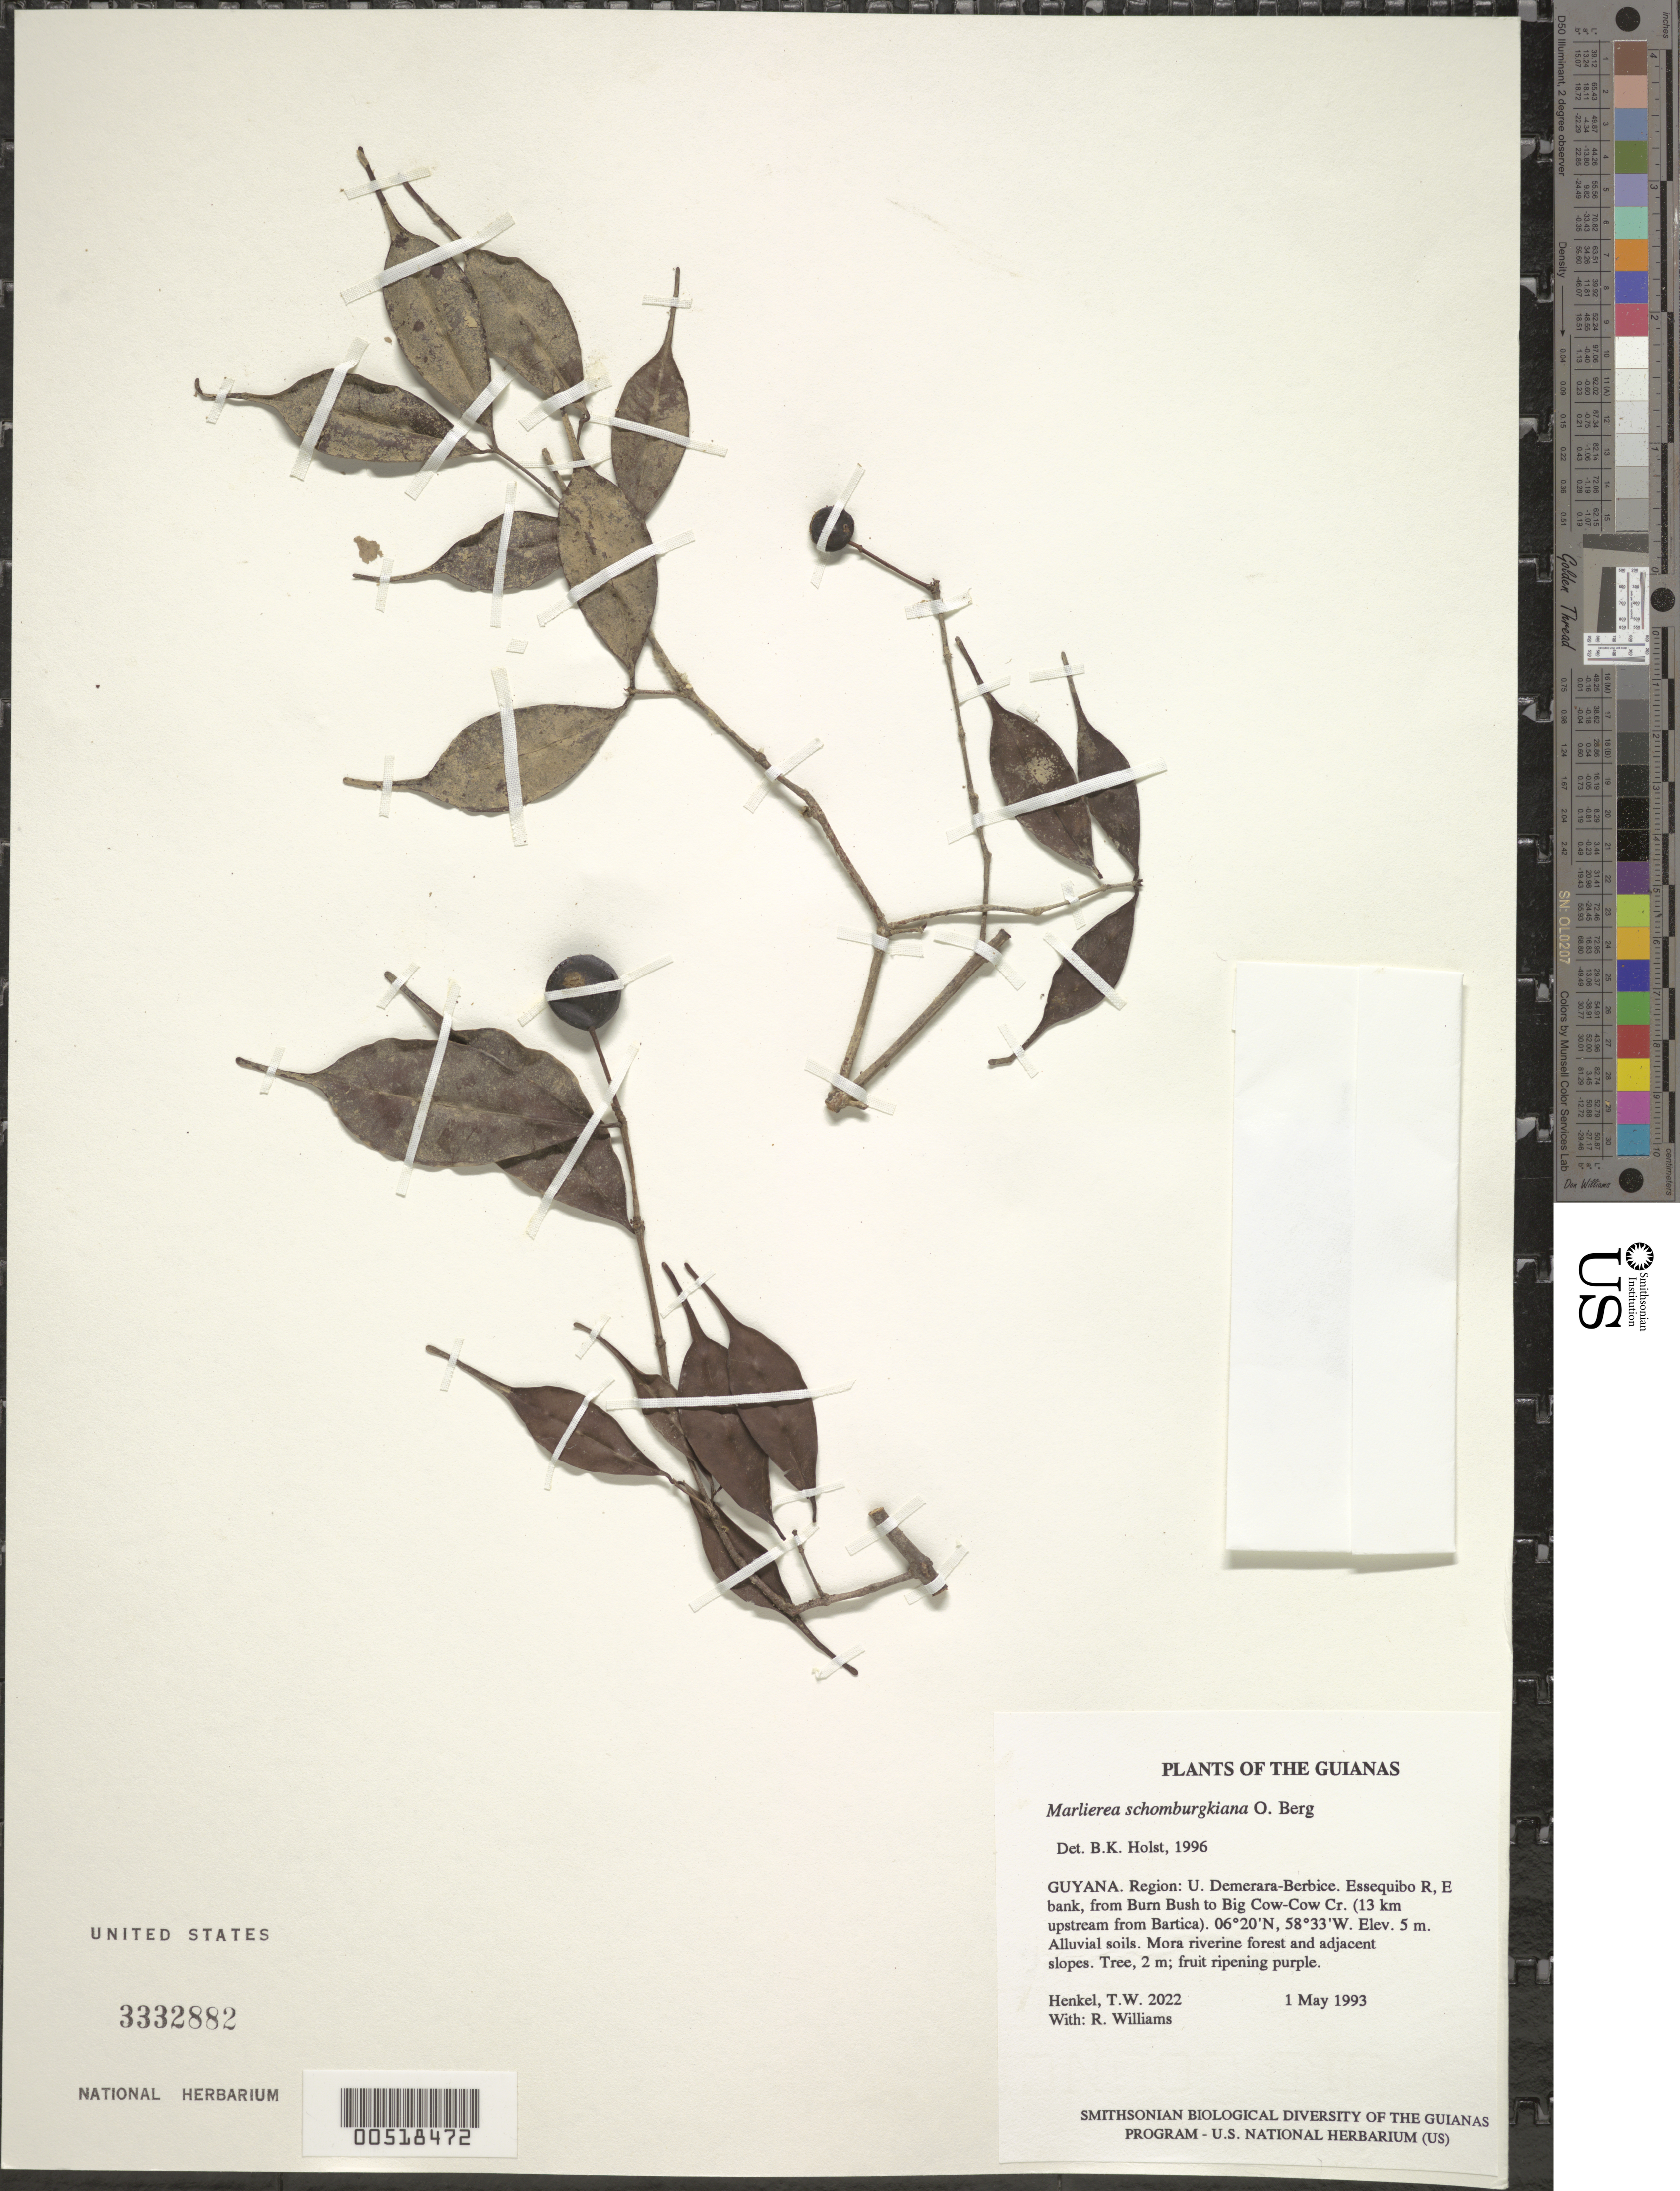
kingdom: Plantae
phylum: Tracheophyta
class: Magnoliopsida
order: Myrtales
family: Myrtaceae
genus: Myrcia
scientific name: Myrcia neoschomburgkiana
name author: E. Lucas & C.E. Wilson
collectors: T. Henkel & R. Williams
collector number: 2022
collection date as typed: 1 May 1993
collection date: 1993-05-01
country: Guyana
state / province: U. Demerara-Berbice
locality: Essequibo R, E bank, from Burn Bush to Big Cow-Cow Cr. (13 km upstream from Bartica)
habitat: Alluvial soils. Mora riverine forest and adjacent slopes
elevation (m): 5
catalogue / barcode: US 3332882